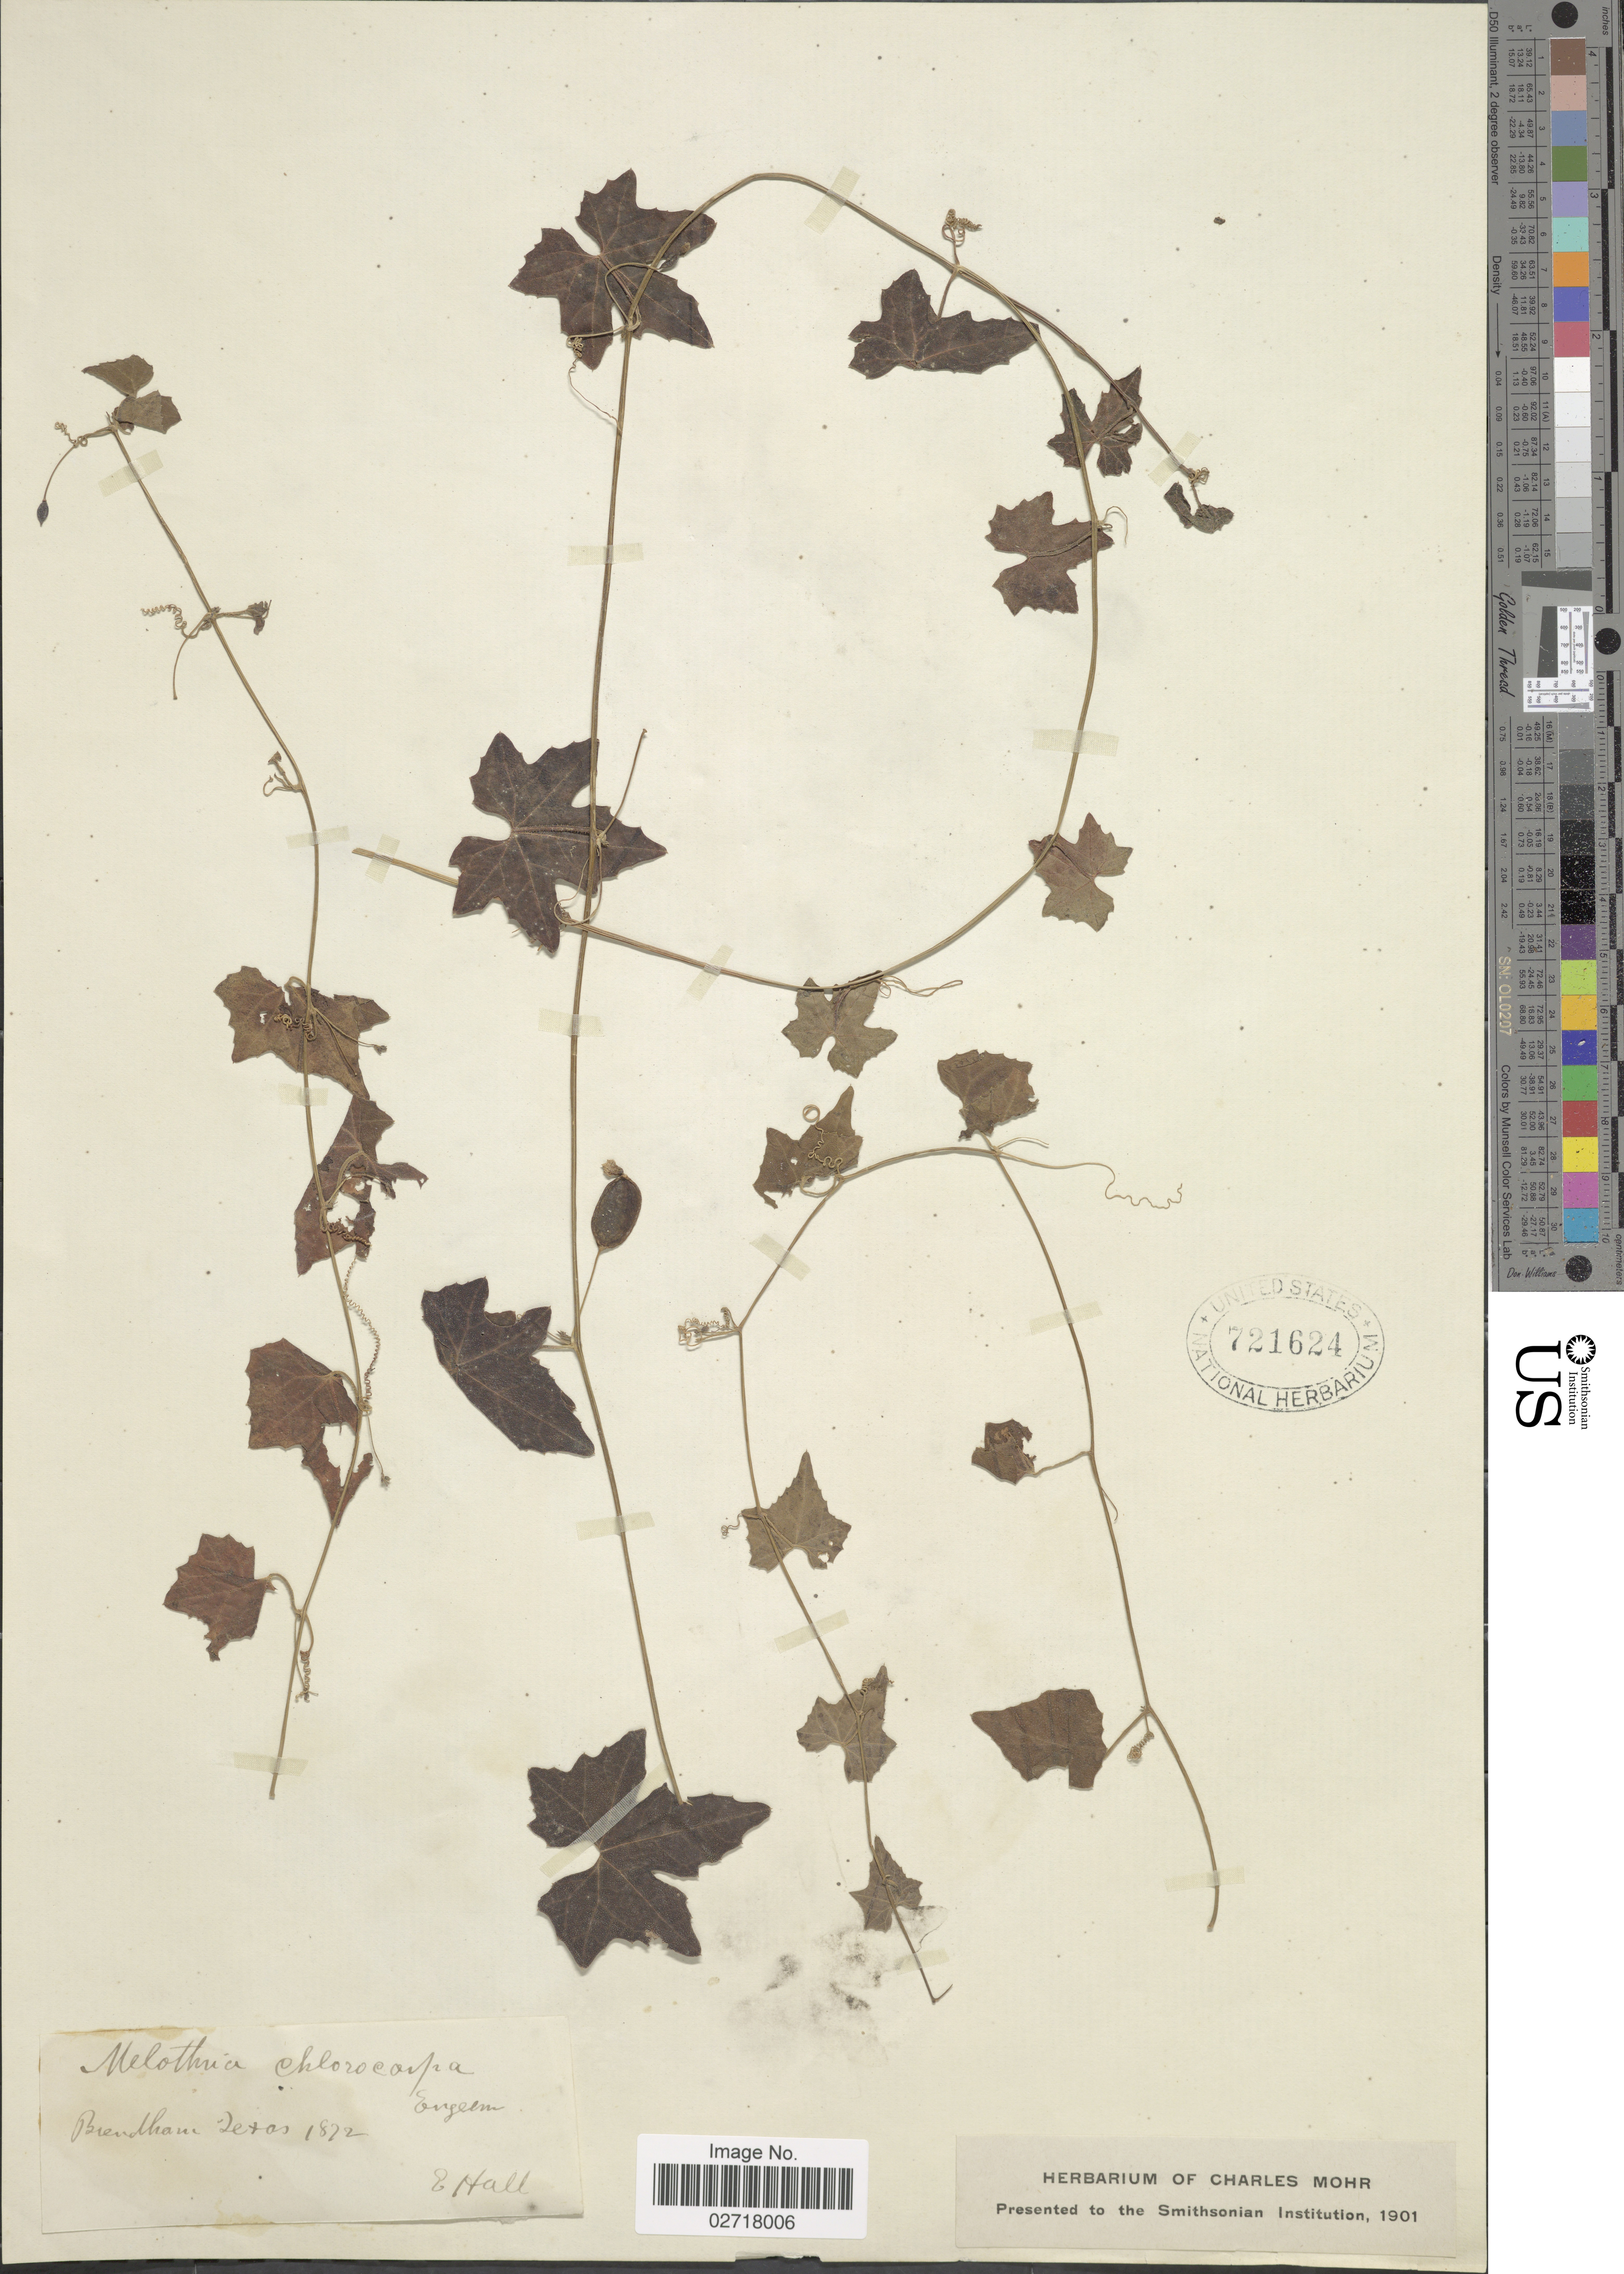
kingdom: Plantae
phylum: Tracheophyta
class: Magnoliopsida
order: Cucurbitales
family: Cucurbitaceae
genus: Melothria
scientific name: Melothria pendula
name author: L.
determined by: Strong, Mark T., (BOT), Smithsonian Institution - National Museum of Natural History (UNITED STATES)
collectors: E. Hall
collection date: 1872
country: United States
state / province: Texas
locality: Brendham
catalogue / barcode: US 721624